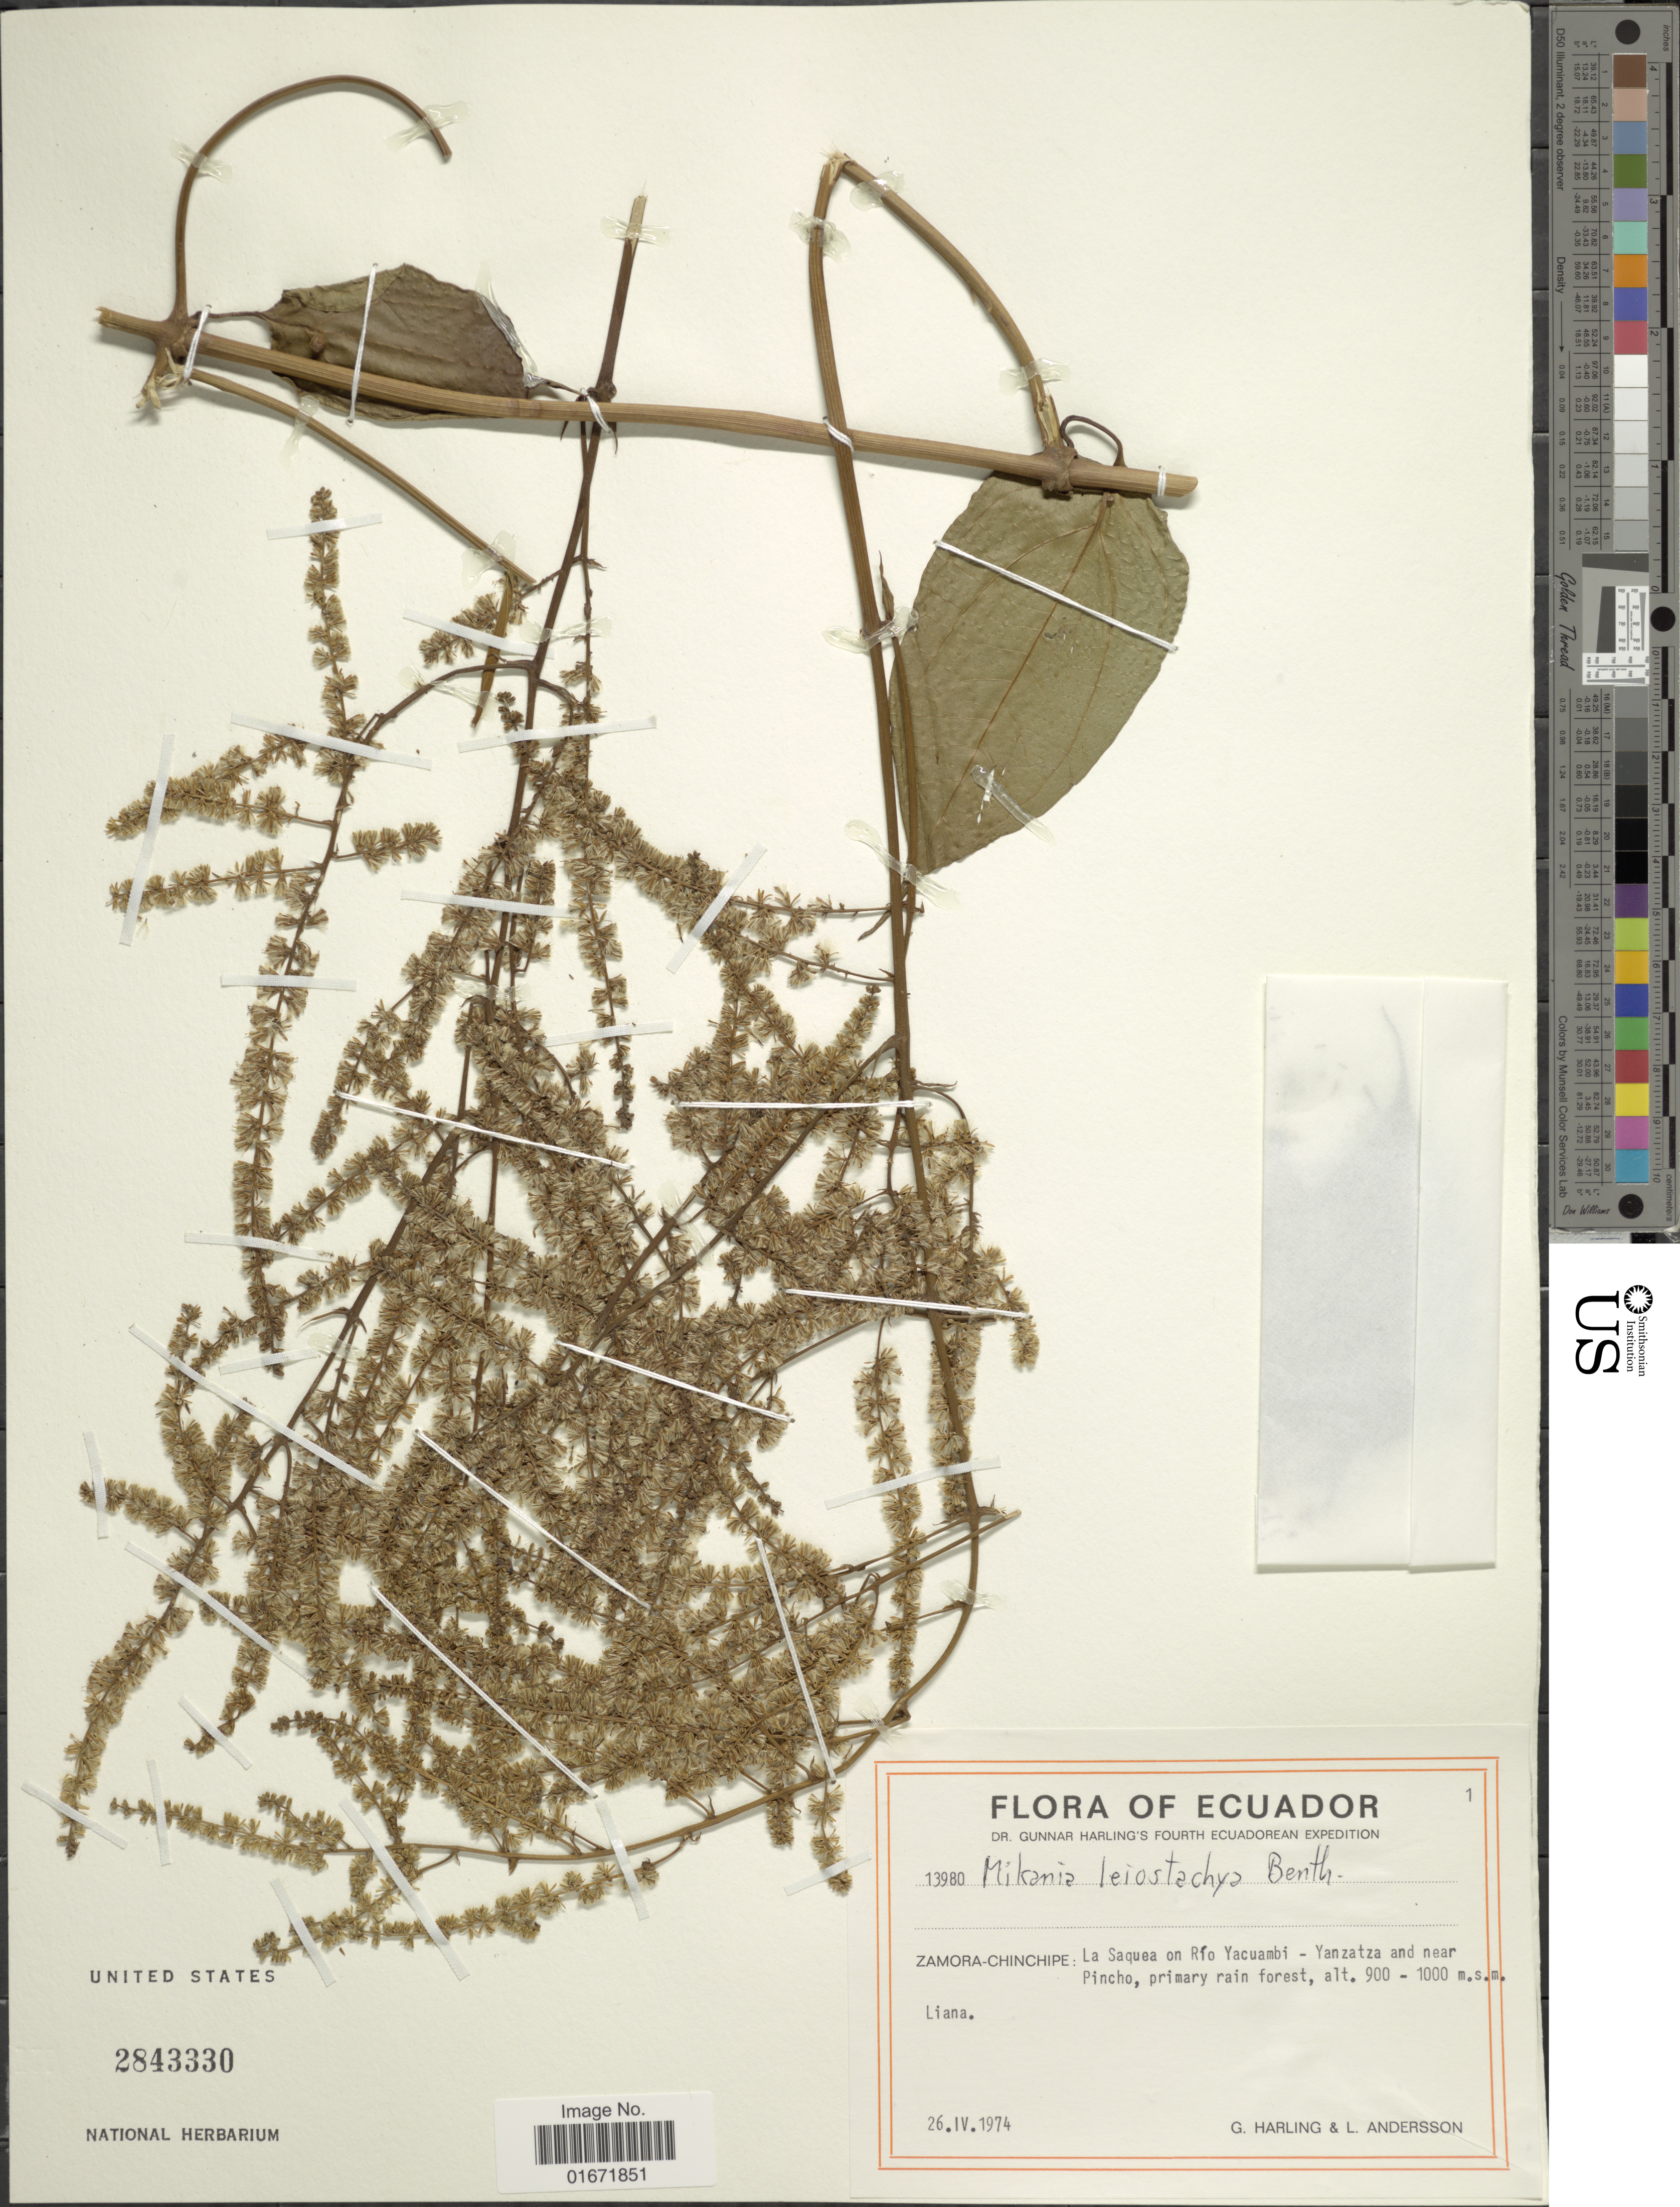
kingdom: Plantae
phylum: Tracheophyta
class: Magnoliopsida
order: Asterales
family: Asteraceae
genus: Mikania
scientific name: Mikania leiostachya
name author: Benth.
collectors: G. Harling & L. Andersson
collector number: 13980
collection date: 1974-04-26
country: Ecuador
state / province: Zamora-Chinchipe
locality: Zamora-Chinchipe: La Saquea on Río Yacuambi - Yanzatza and near Pincho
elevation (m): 900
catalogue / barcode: US 2843330